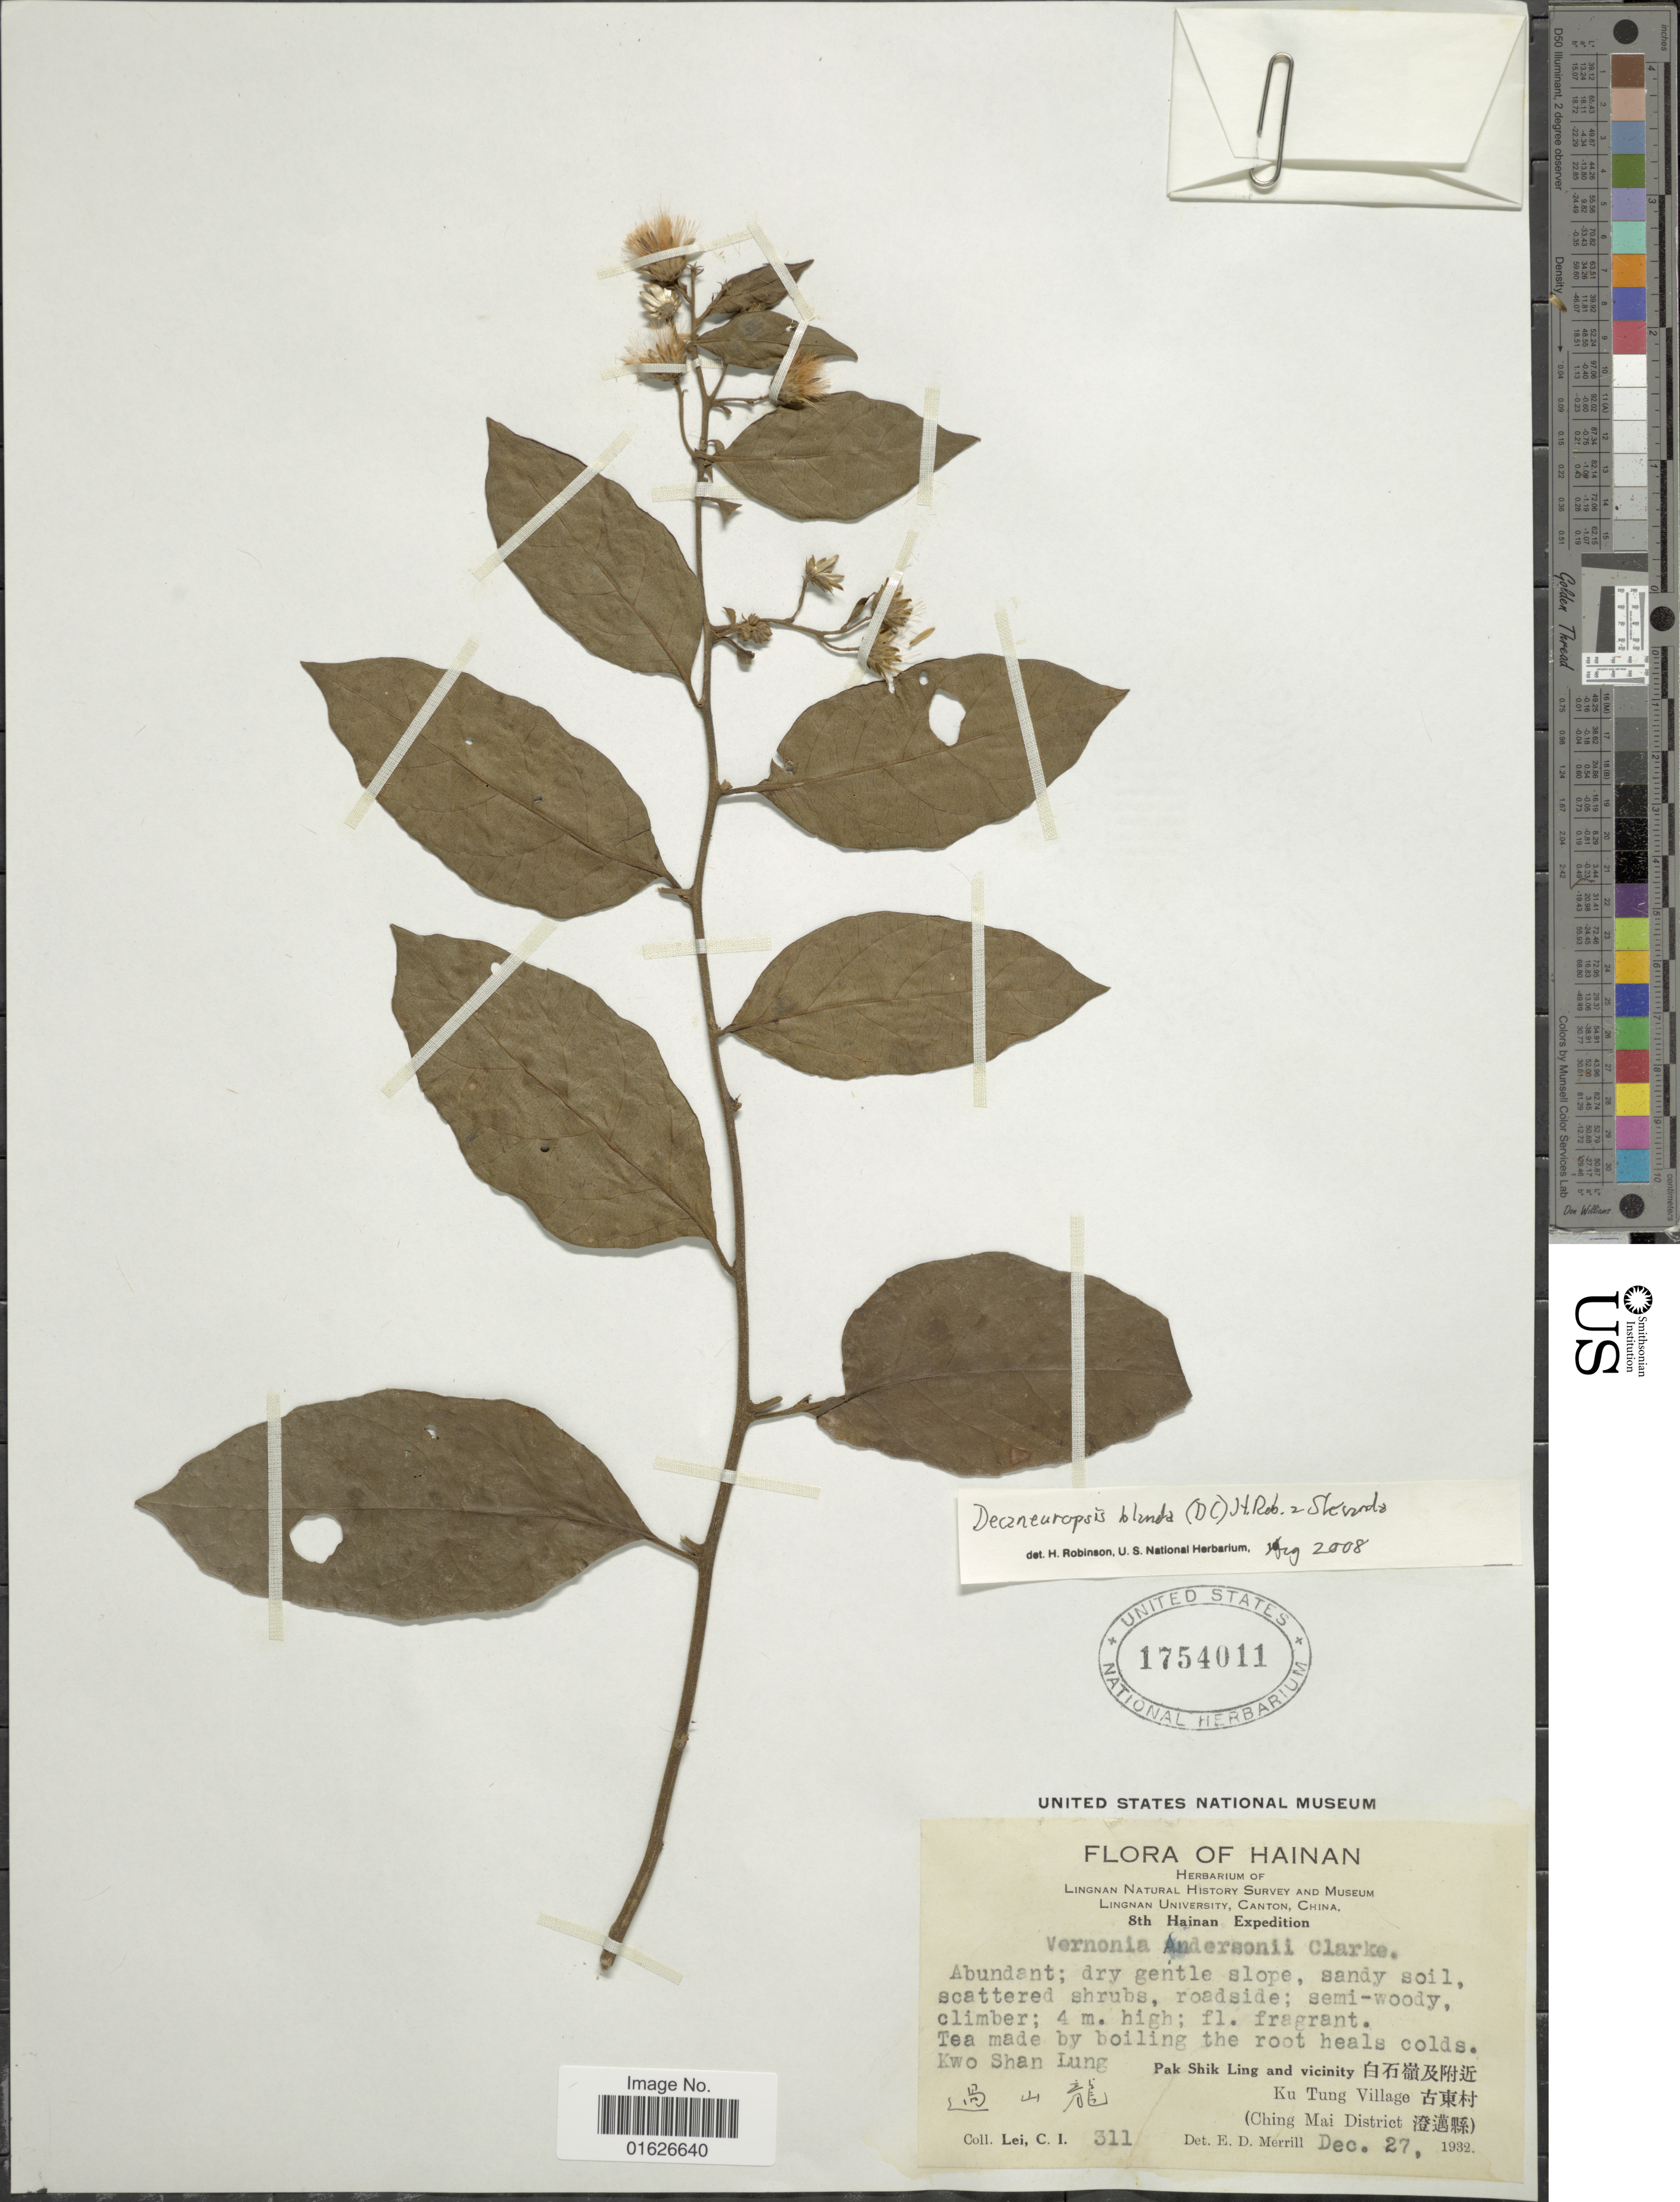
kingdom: Plantae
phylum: Tracheophyta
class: Magnoliopsida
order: Asterales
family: Asteraceae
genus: Decaneuropsis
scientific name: Decaneuropsis andersonii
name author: (C.B. Clarke) H. Rob. & Skvarla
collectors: C. I. Lei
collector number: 311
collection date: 1932-12-27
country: China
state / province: Hainan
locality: Kwhan Lung, Pak Shik Ling and Vicinity , Ku Tung Village ( Ching Mai District )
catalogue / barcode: US 1754011